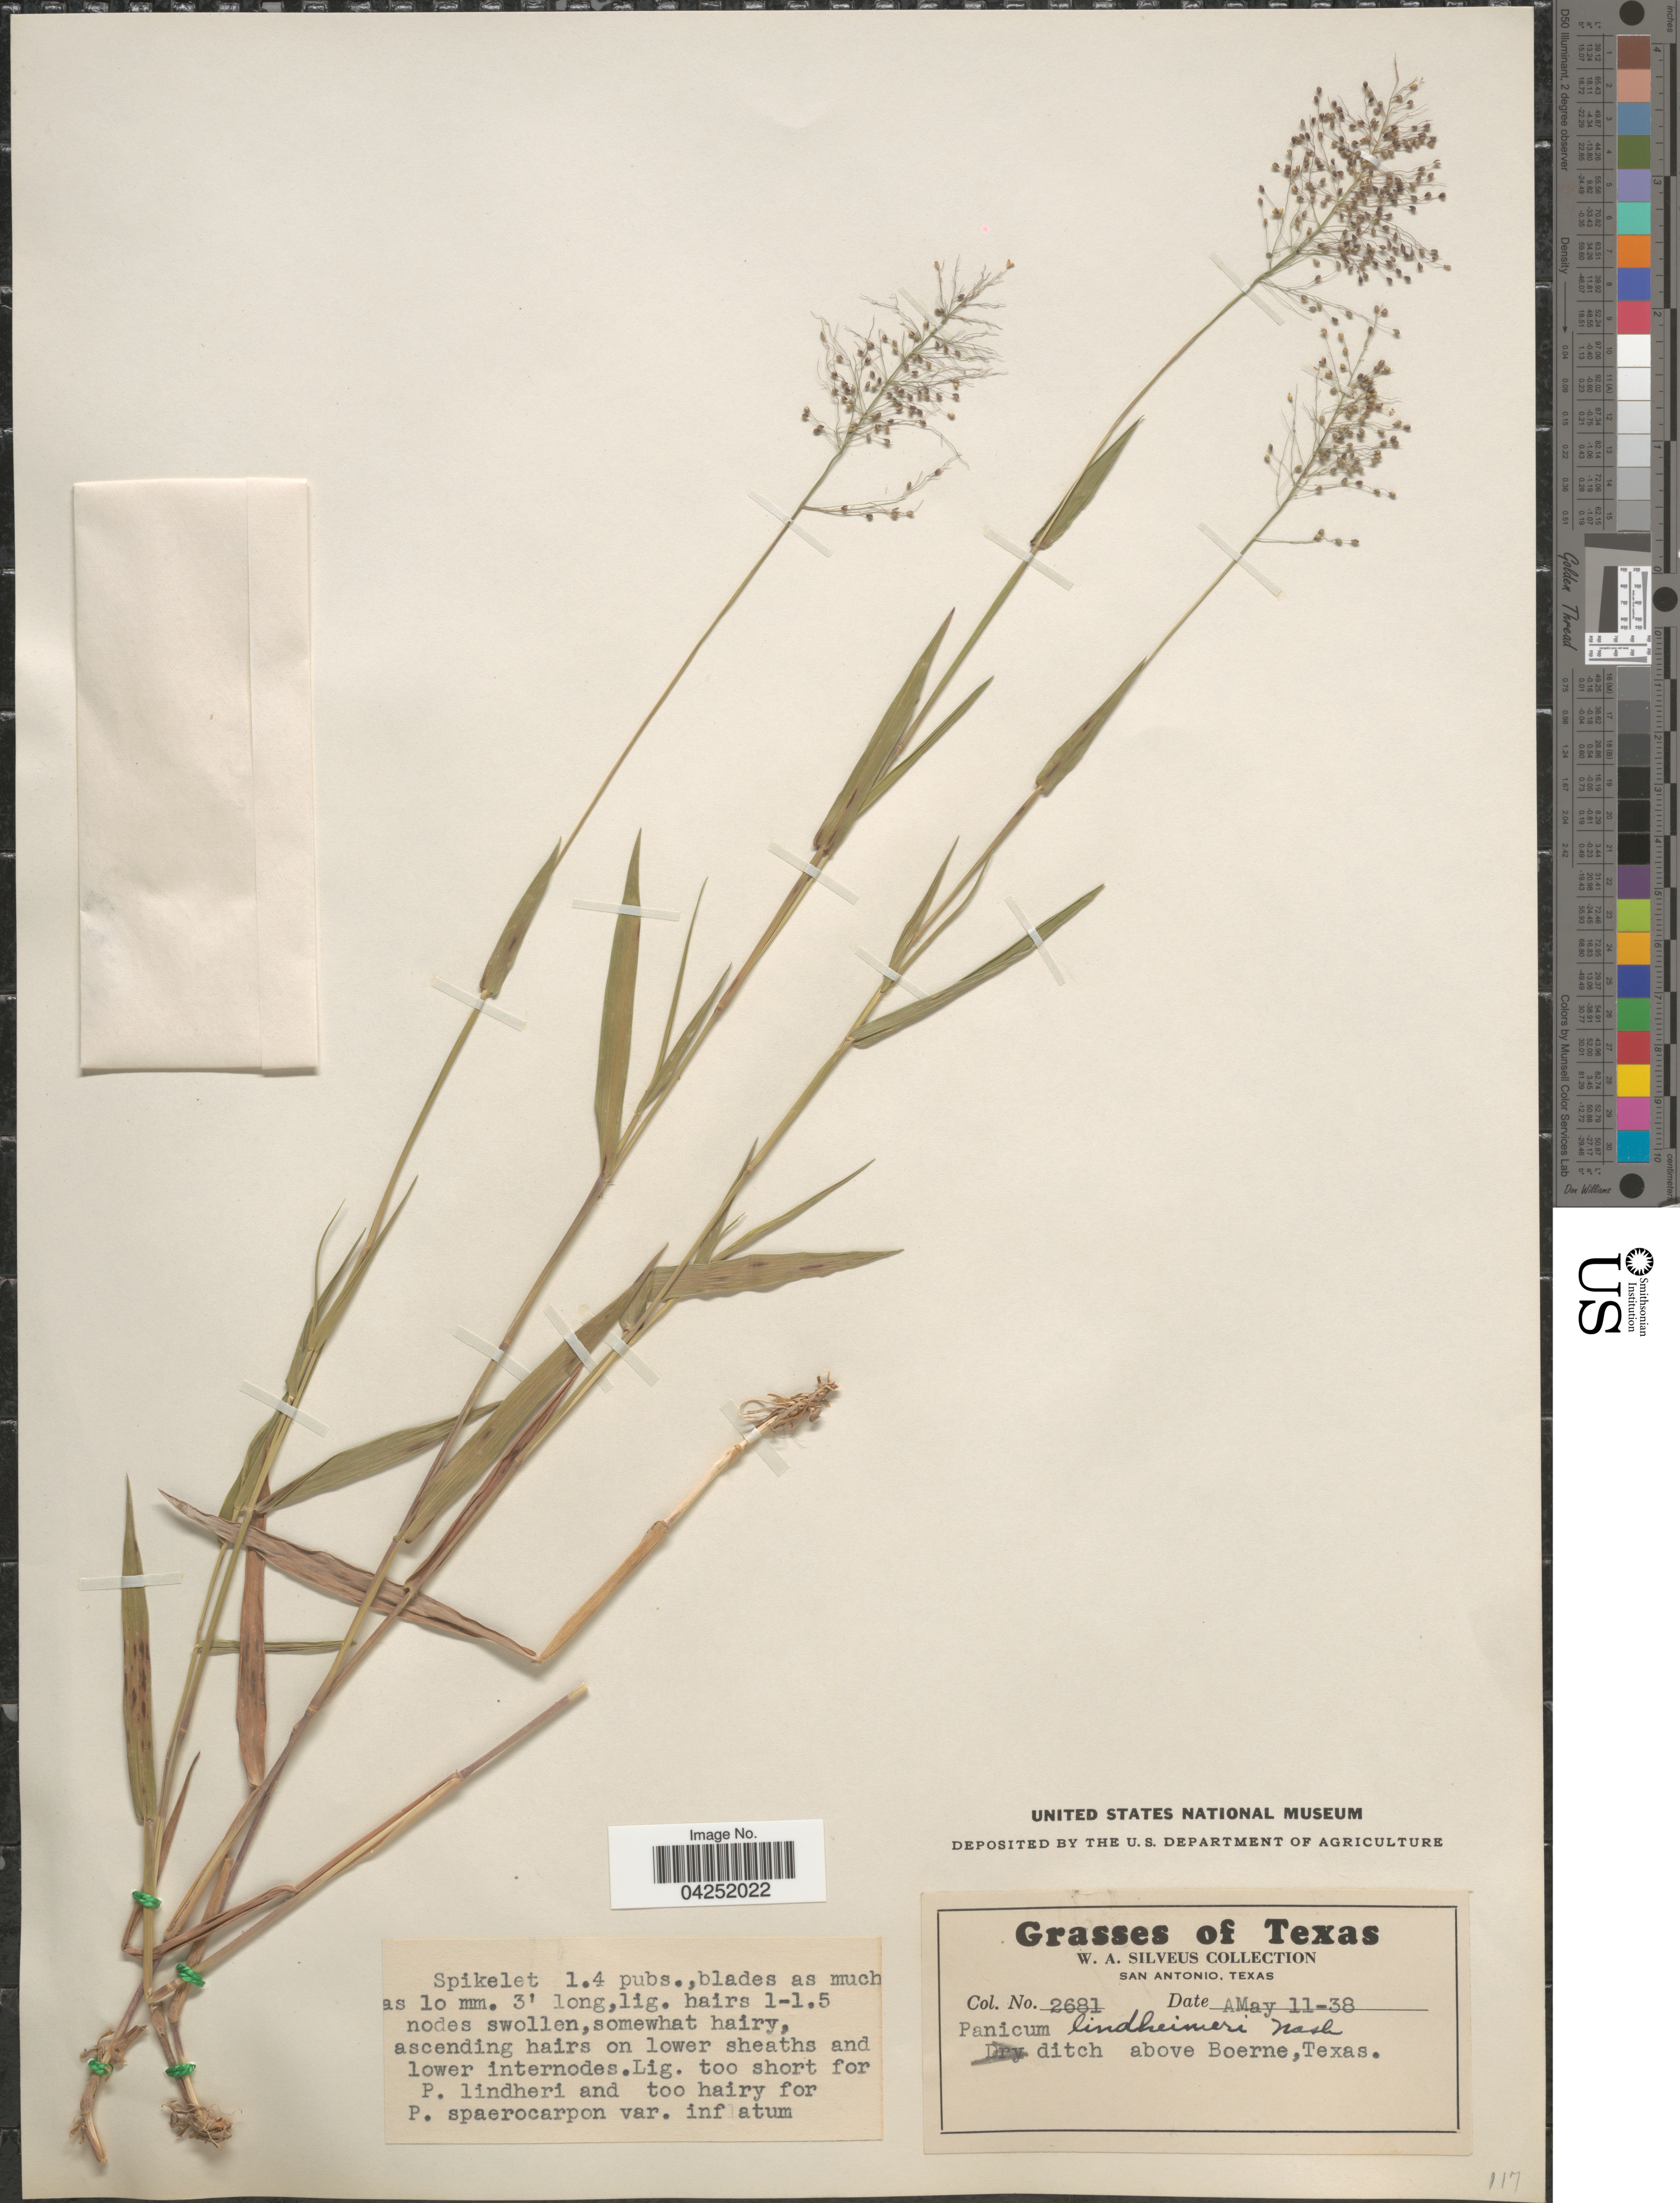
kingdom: Plantae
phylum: Tracheophyta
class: Liliopsida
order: Poales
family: Poaceae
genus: Dichanthelium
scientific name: Dichanthelium acuminatum var. lindheimeri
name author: (Nash) Gould & C.A. Clark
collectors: W. Silveus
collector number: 2681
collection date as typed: Transcribed d/m/y: 11/5/38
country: United States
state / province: Texas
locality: Ditch above Boerne.